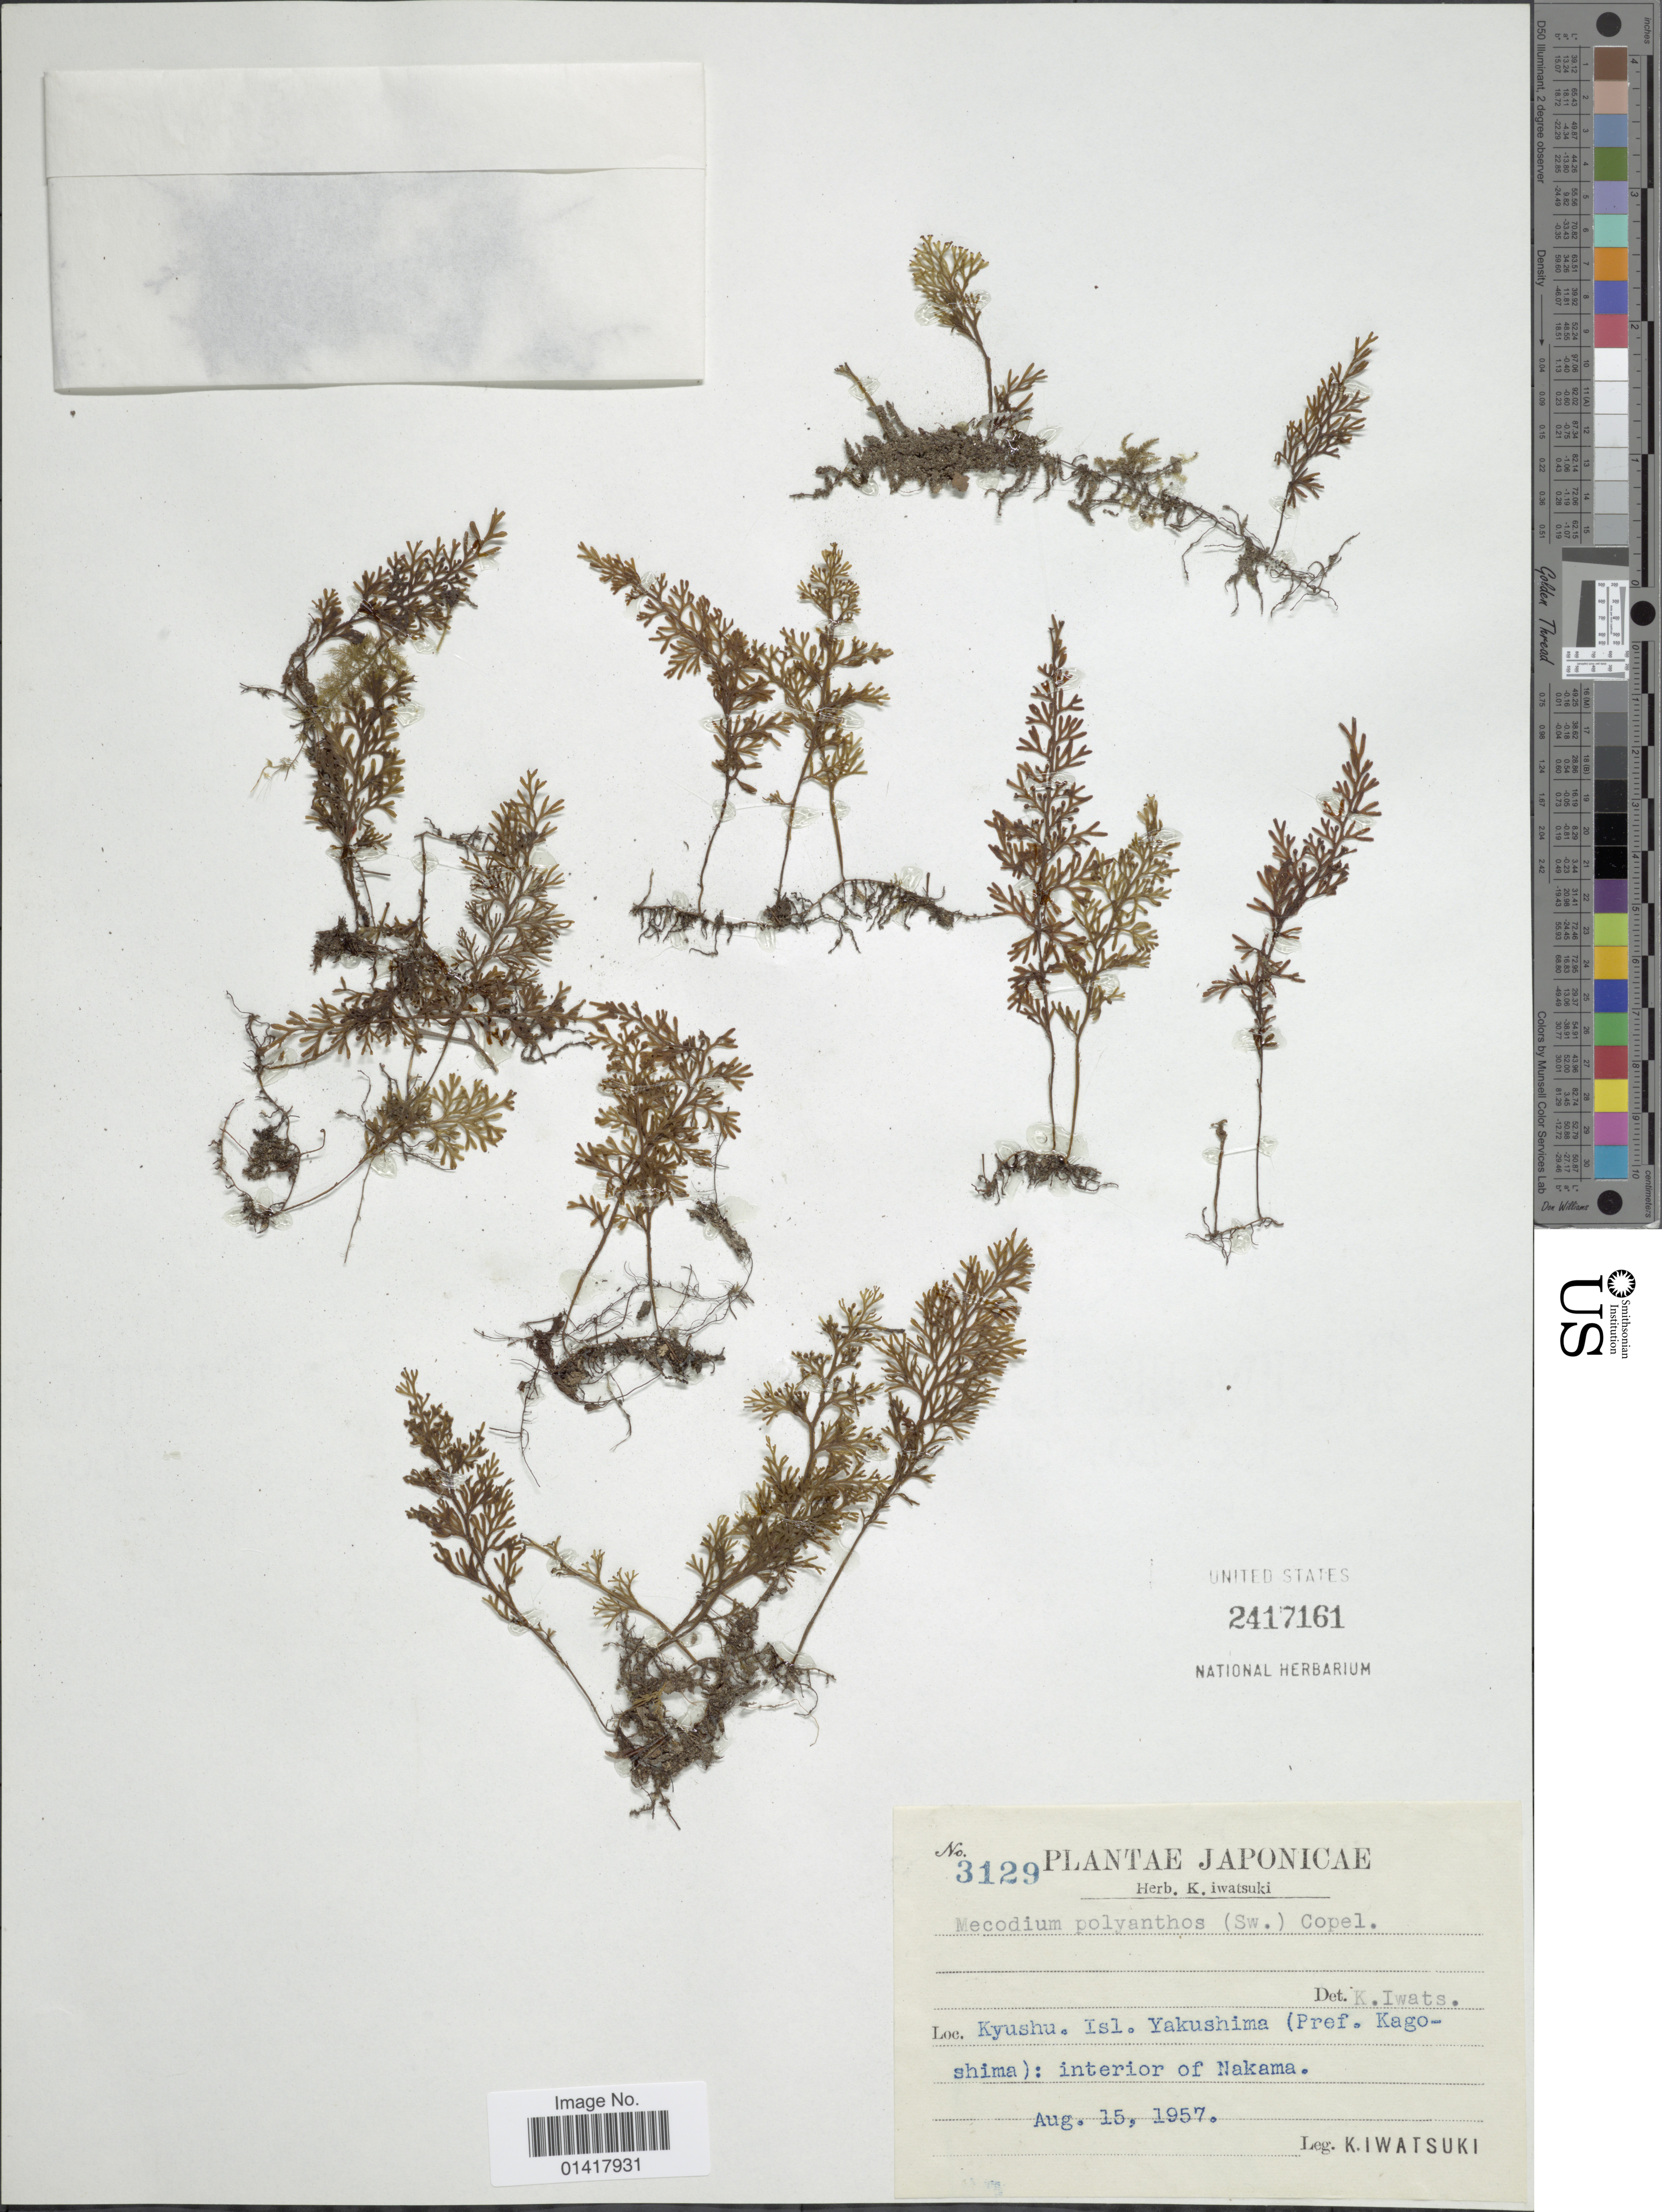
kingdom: Plantae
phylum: Tracheophyta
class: Polypodiopsida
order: Hymenophyllales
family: Hymenophyllaceae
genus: Hymenophyllum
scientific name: Hymenophyllum polyanthos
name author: (Sw.) Sw.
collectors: K. Iwatsuki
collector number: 3129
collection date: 1957-08-15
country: Japan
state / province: Kagosima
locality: Kyushu. Isl. Yakushima (Pref. Kagoshima): Interior of Nakama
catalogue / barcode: US 2417161